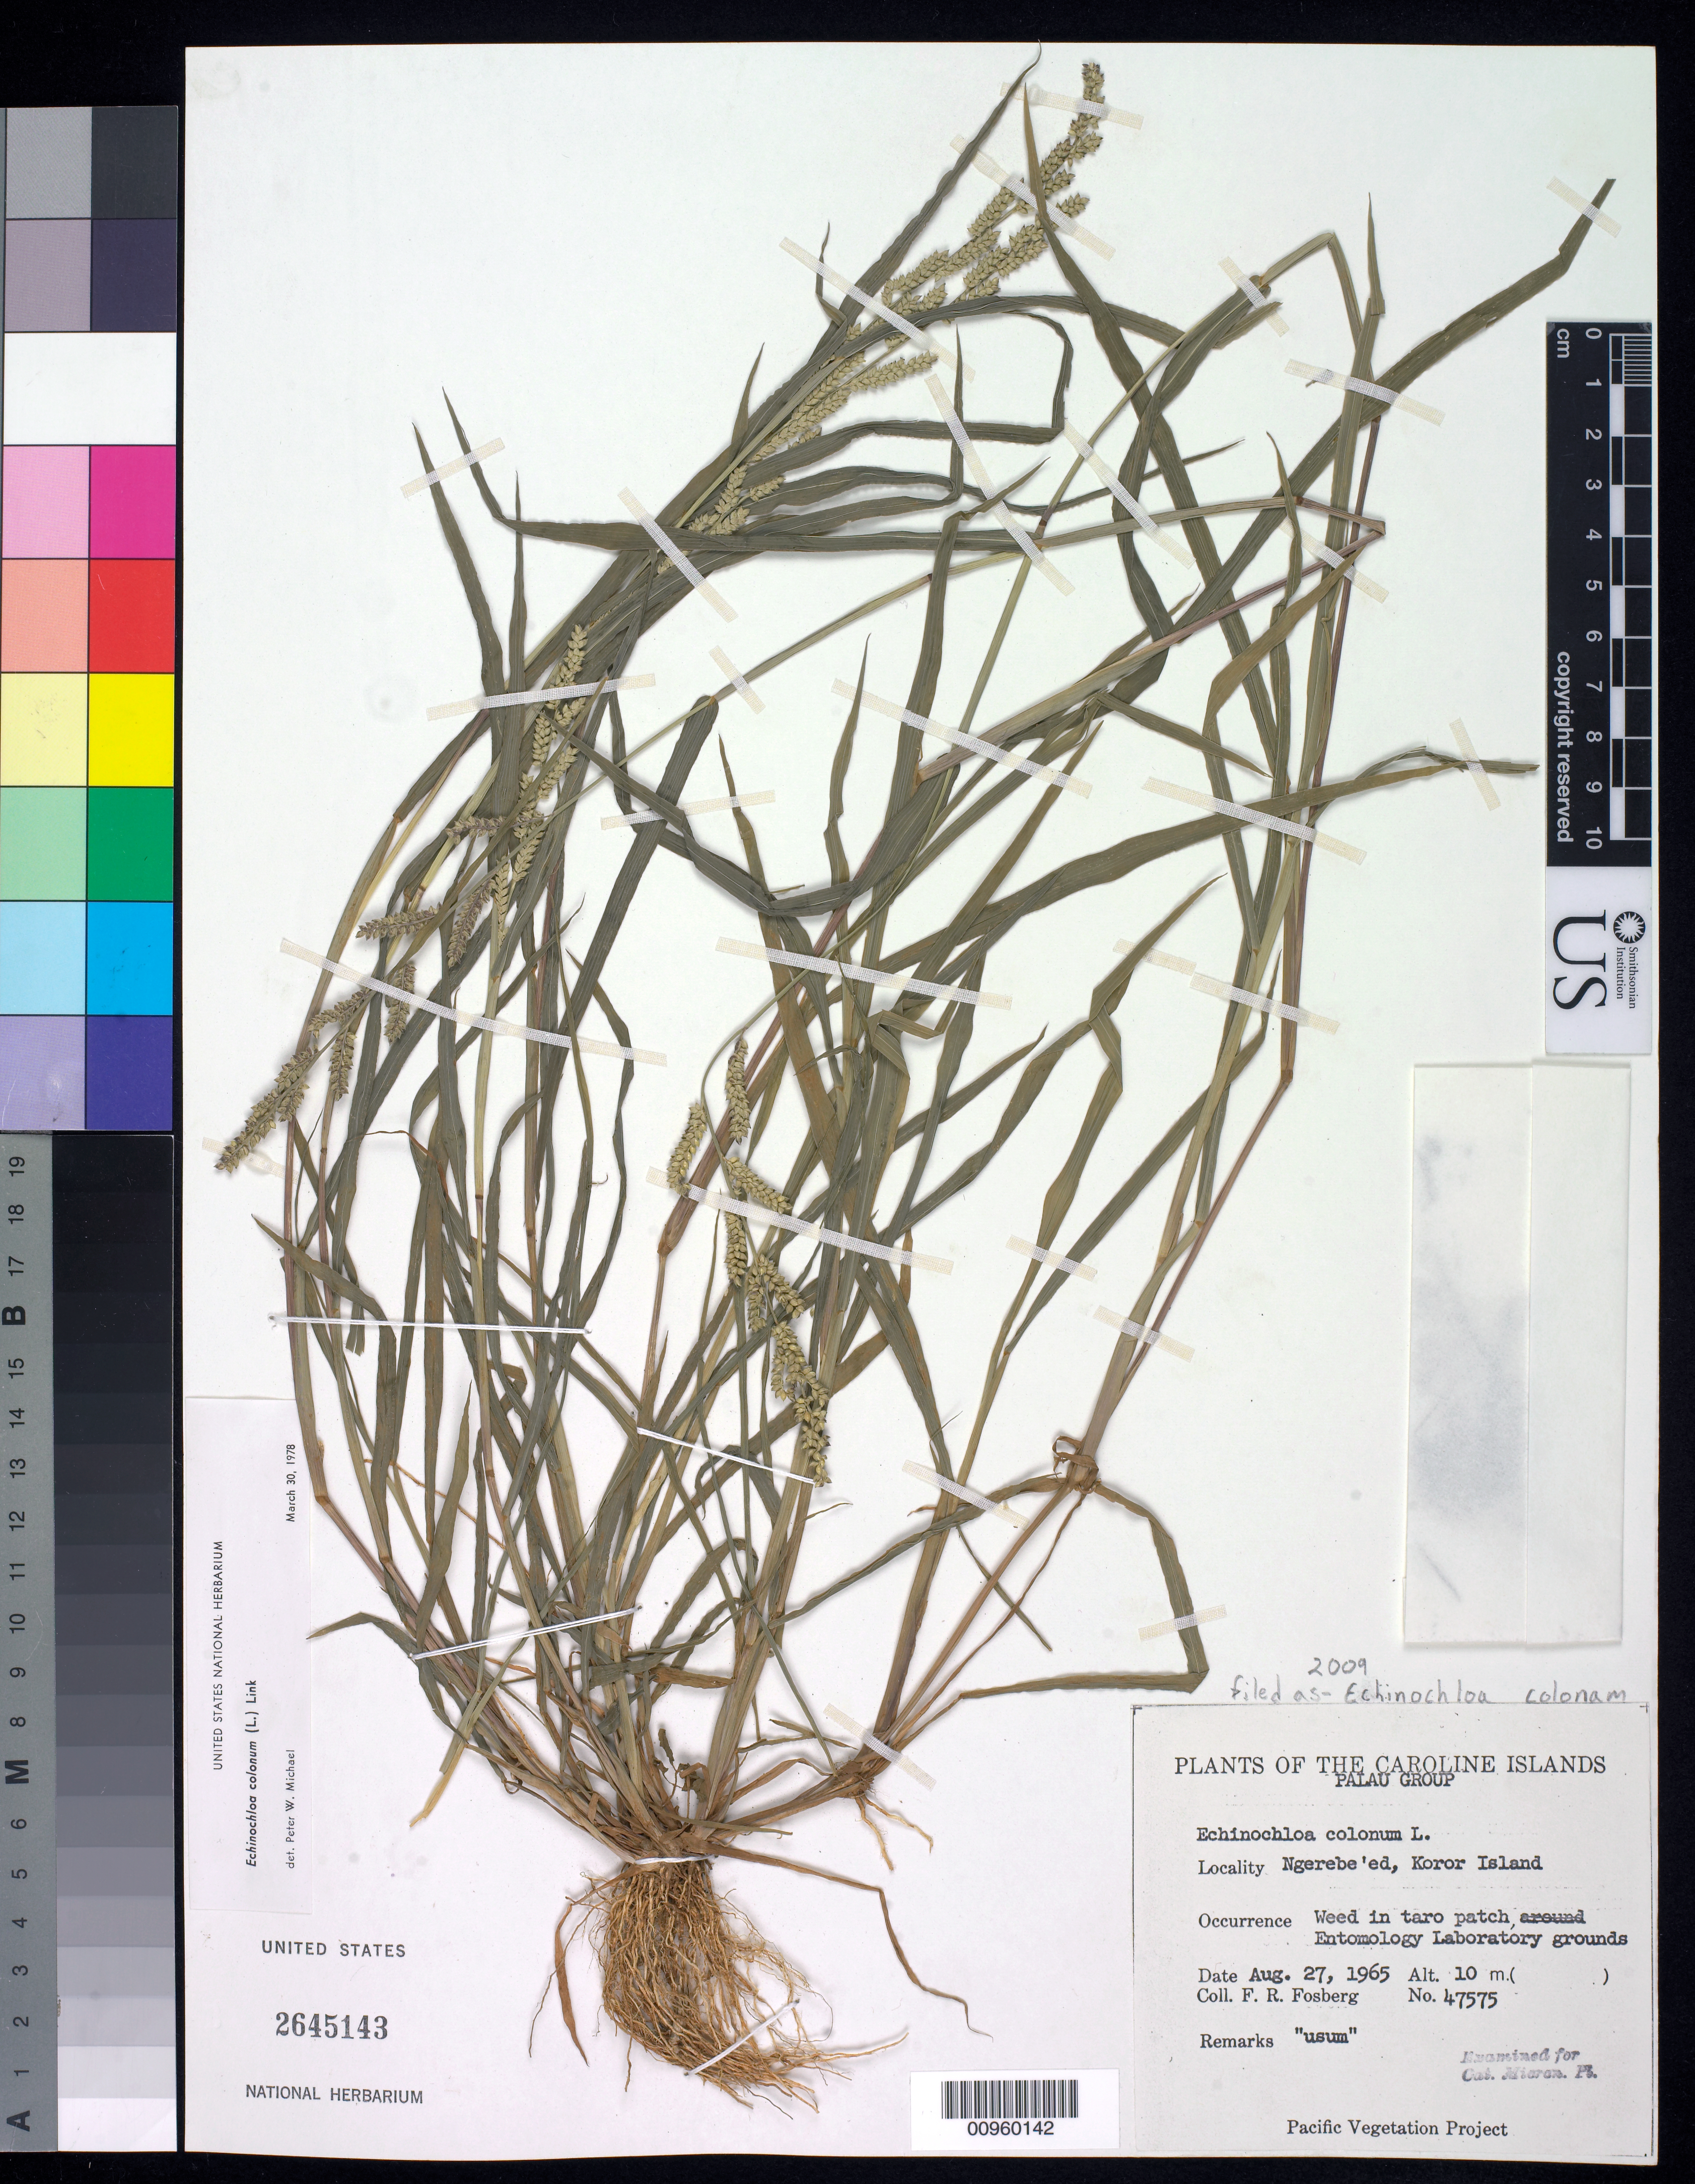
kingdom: Plantae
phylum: Tracheophyta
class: Liliopsida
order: Poales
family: Poaceae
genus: Echinochloa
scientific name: Echinochloa colona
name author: (L.) Link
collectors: F. R. Fosberg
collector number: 47575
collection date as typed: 27 Aug 1965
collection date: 1965-08-27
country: Palau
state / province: Koror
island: Oreor (Koror)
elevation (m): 10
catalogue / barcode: US 2645143